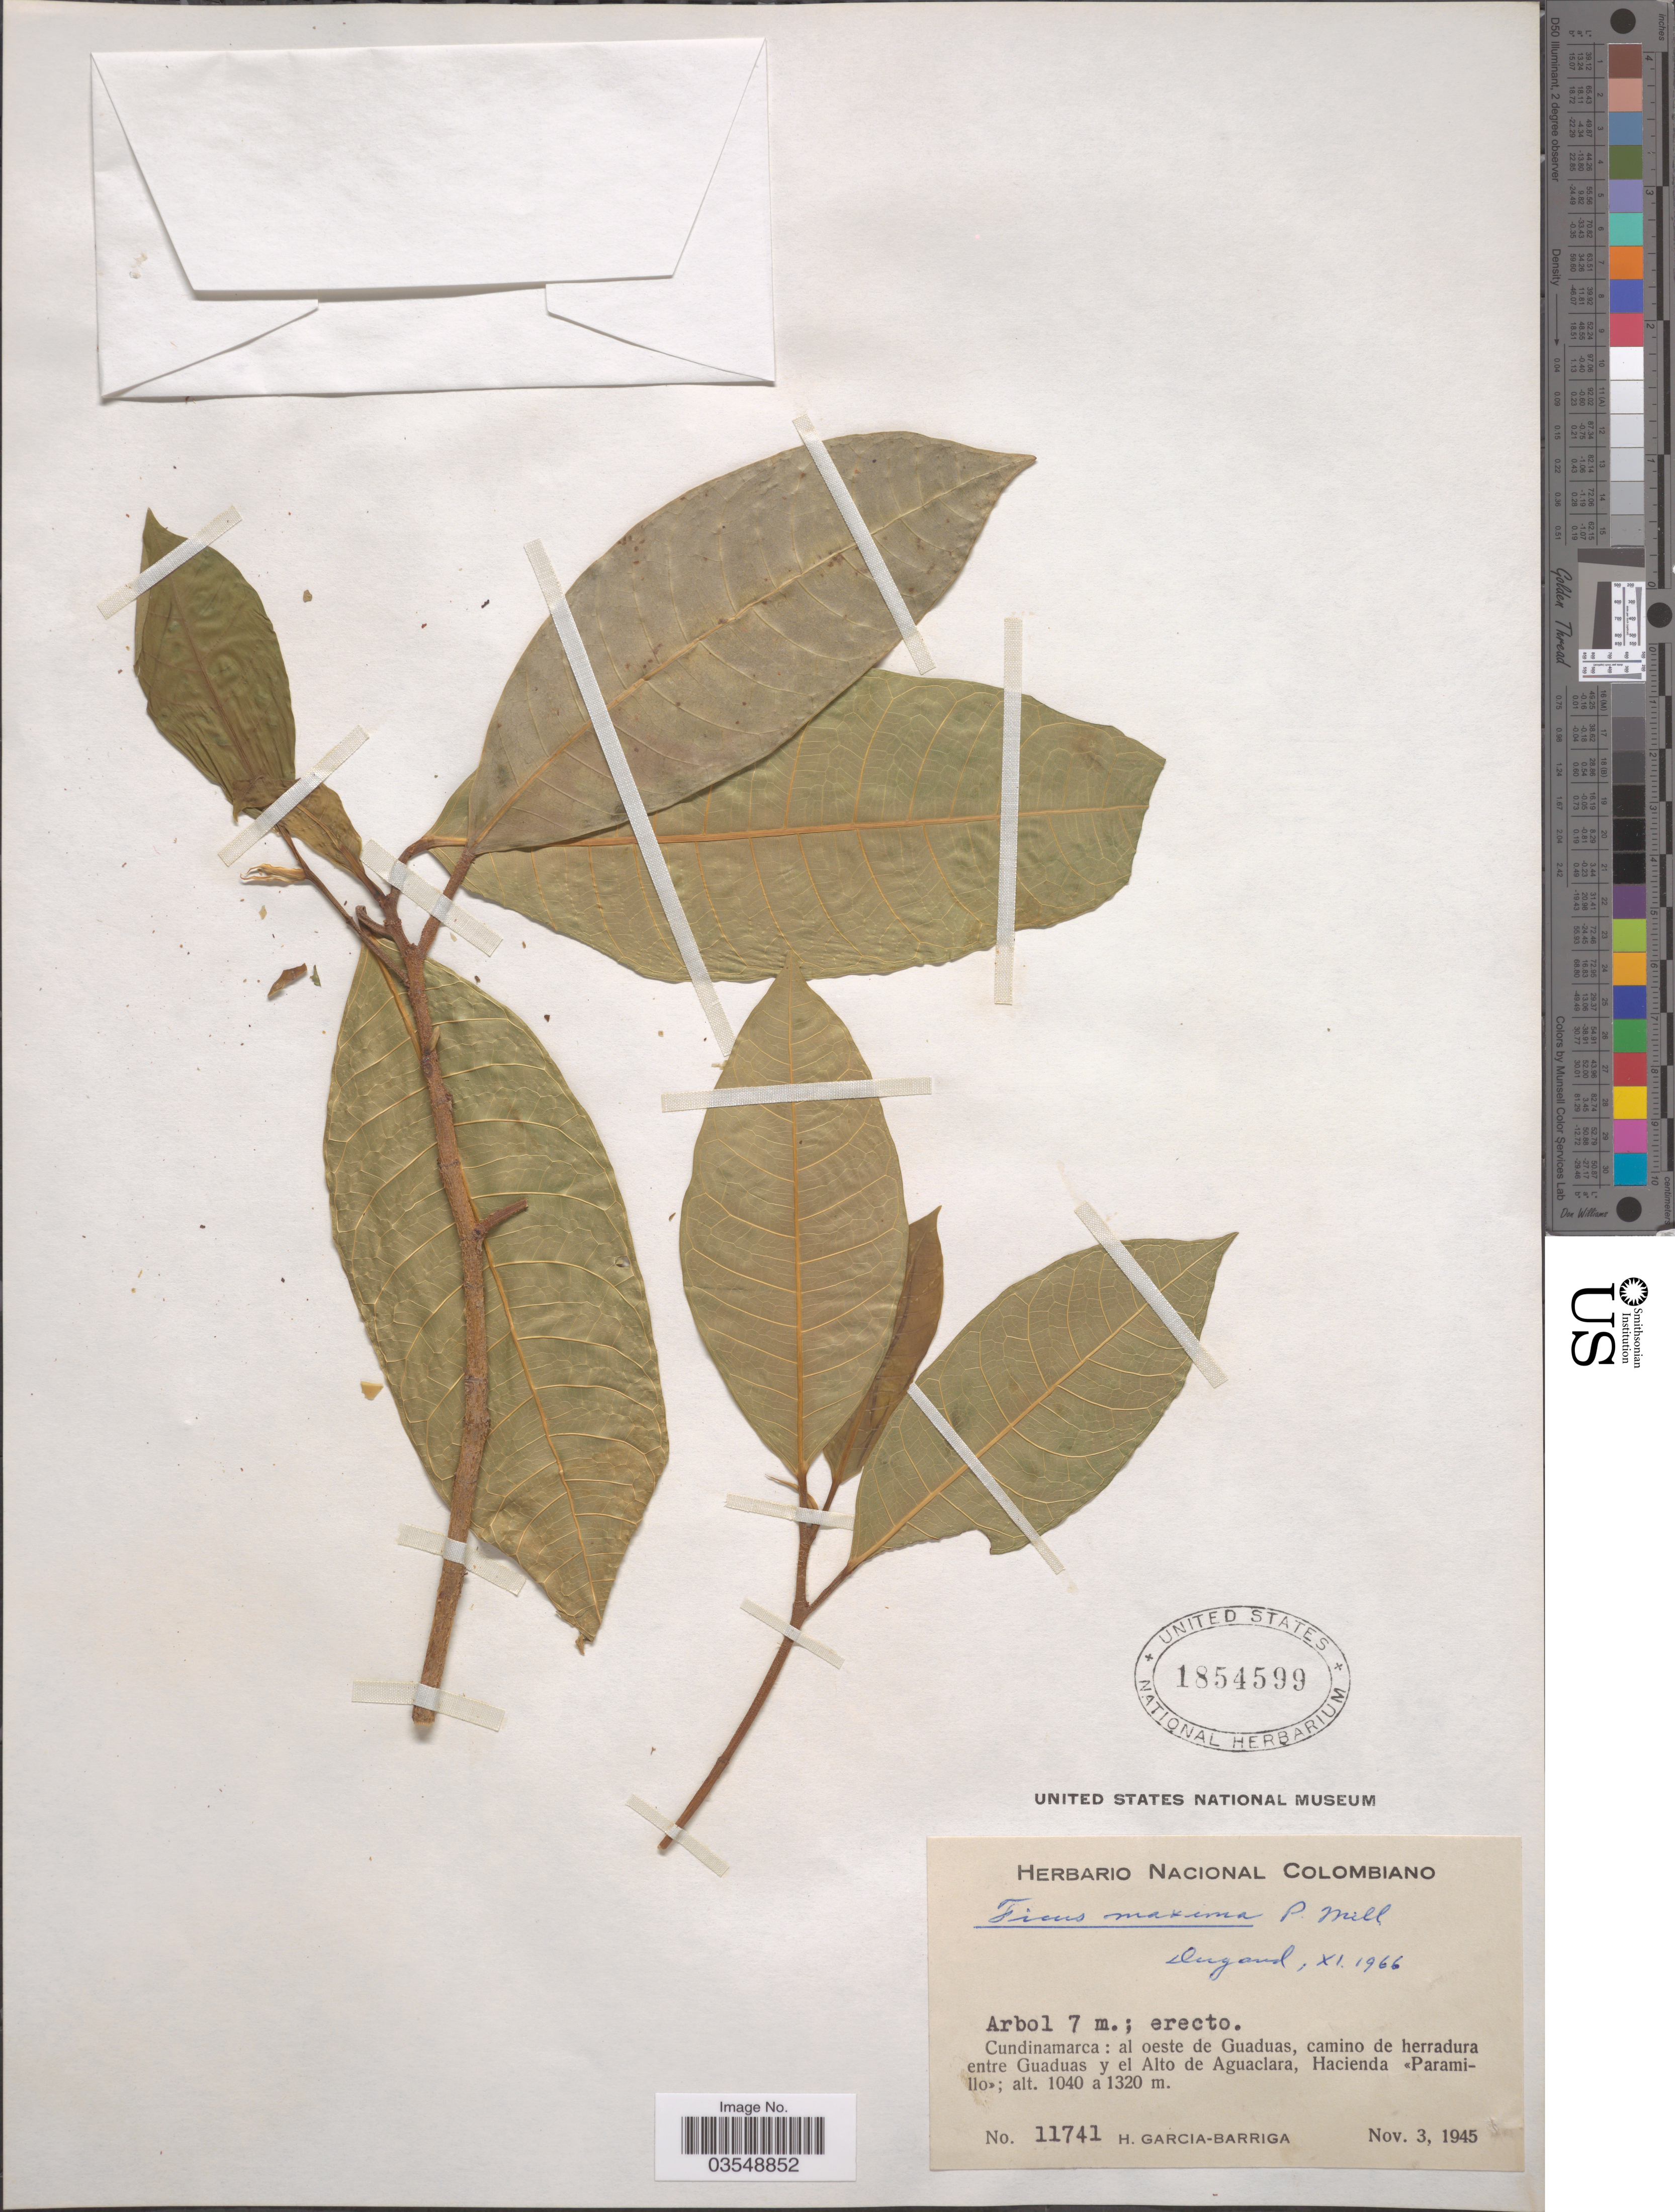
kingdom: Plantae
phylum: Tracheophyta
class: Magnoliopsida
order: Rosales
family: Moraceae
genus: Ficus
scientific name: Ficus maxima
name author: Mill.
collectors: H. García Barriga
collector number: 11741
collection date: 1945-11-03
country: Colombia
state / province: Cundinamarca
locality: Al oeste de Guaduas, camino de herradura entre Guaduas y el Alto de Aguaclara, Hacienda «Paramillo».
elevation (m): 1040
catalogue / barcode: US 1854599